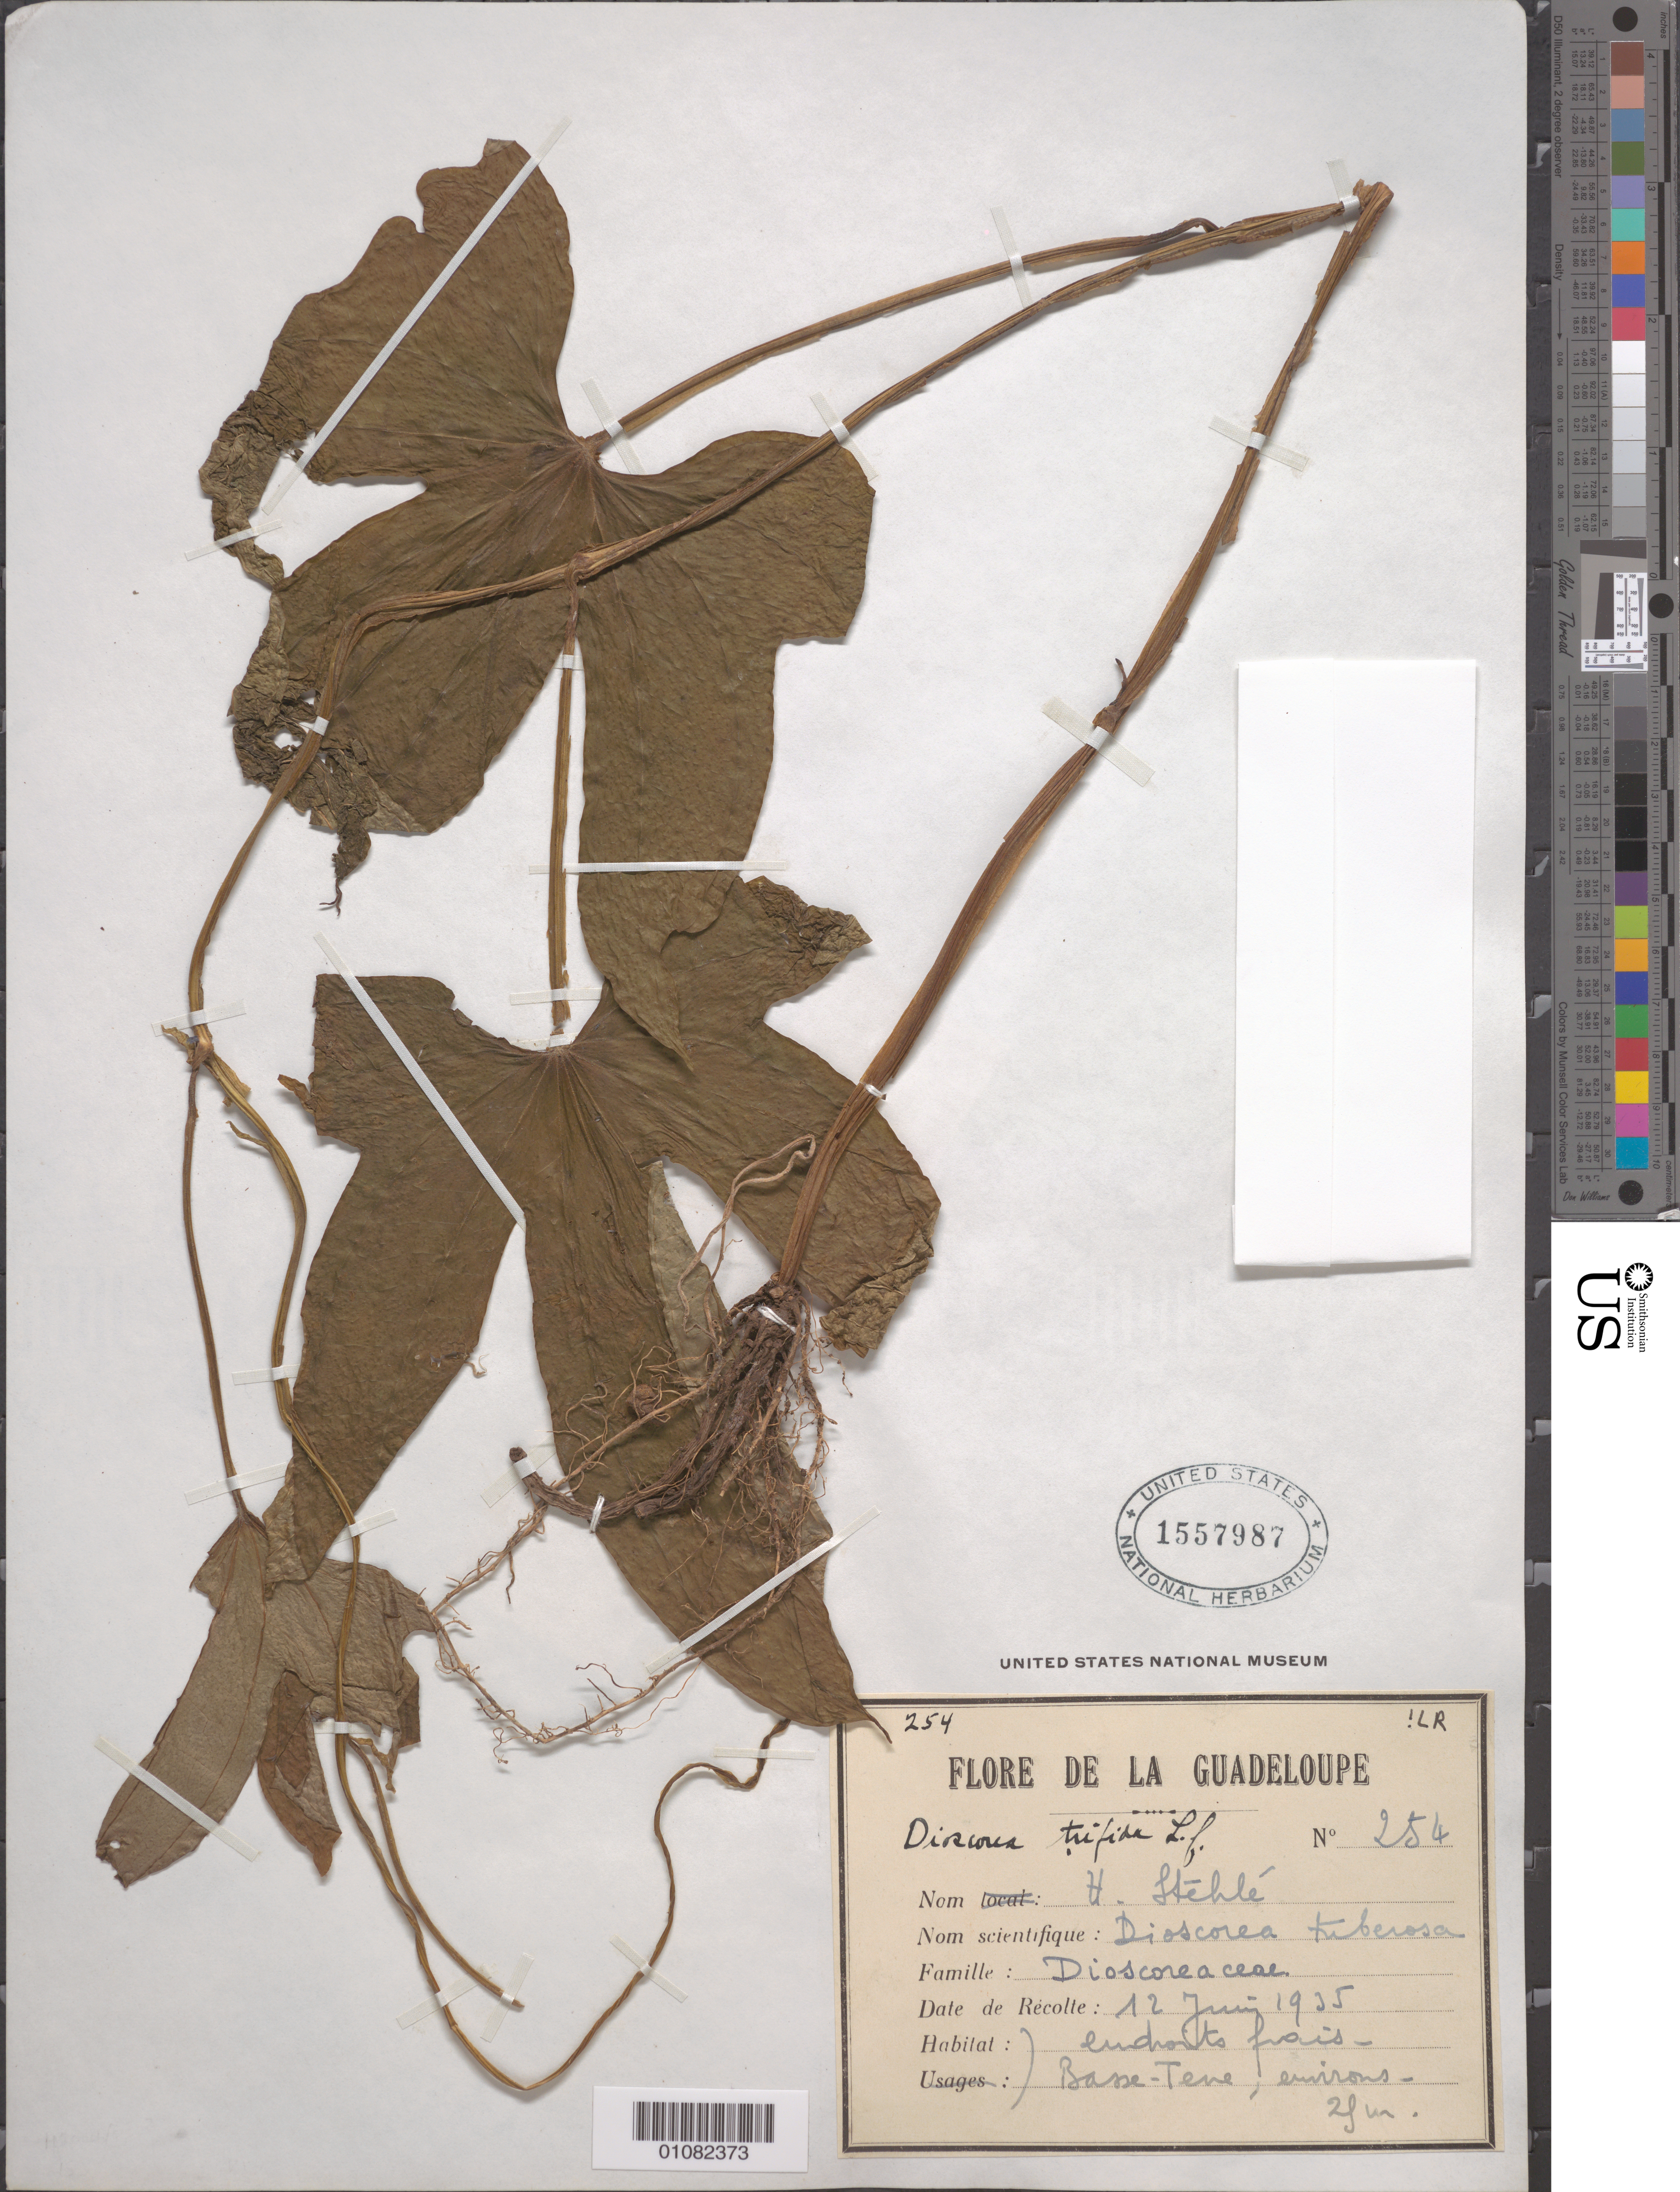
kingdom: Plantae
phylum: Tracheophyta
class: Liliopsida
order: Dioscoreales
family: Dioscoreaceae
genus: Dioscorea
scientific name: Dioscorea trifida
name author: L. f.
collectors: H. Stehlé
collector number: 254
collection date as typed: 12 Jun 1935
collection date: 1935-06-12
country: Guadeloupe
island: Basse Terre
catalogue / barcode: US 1557987